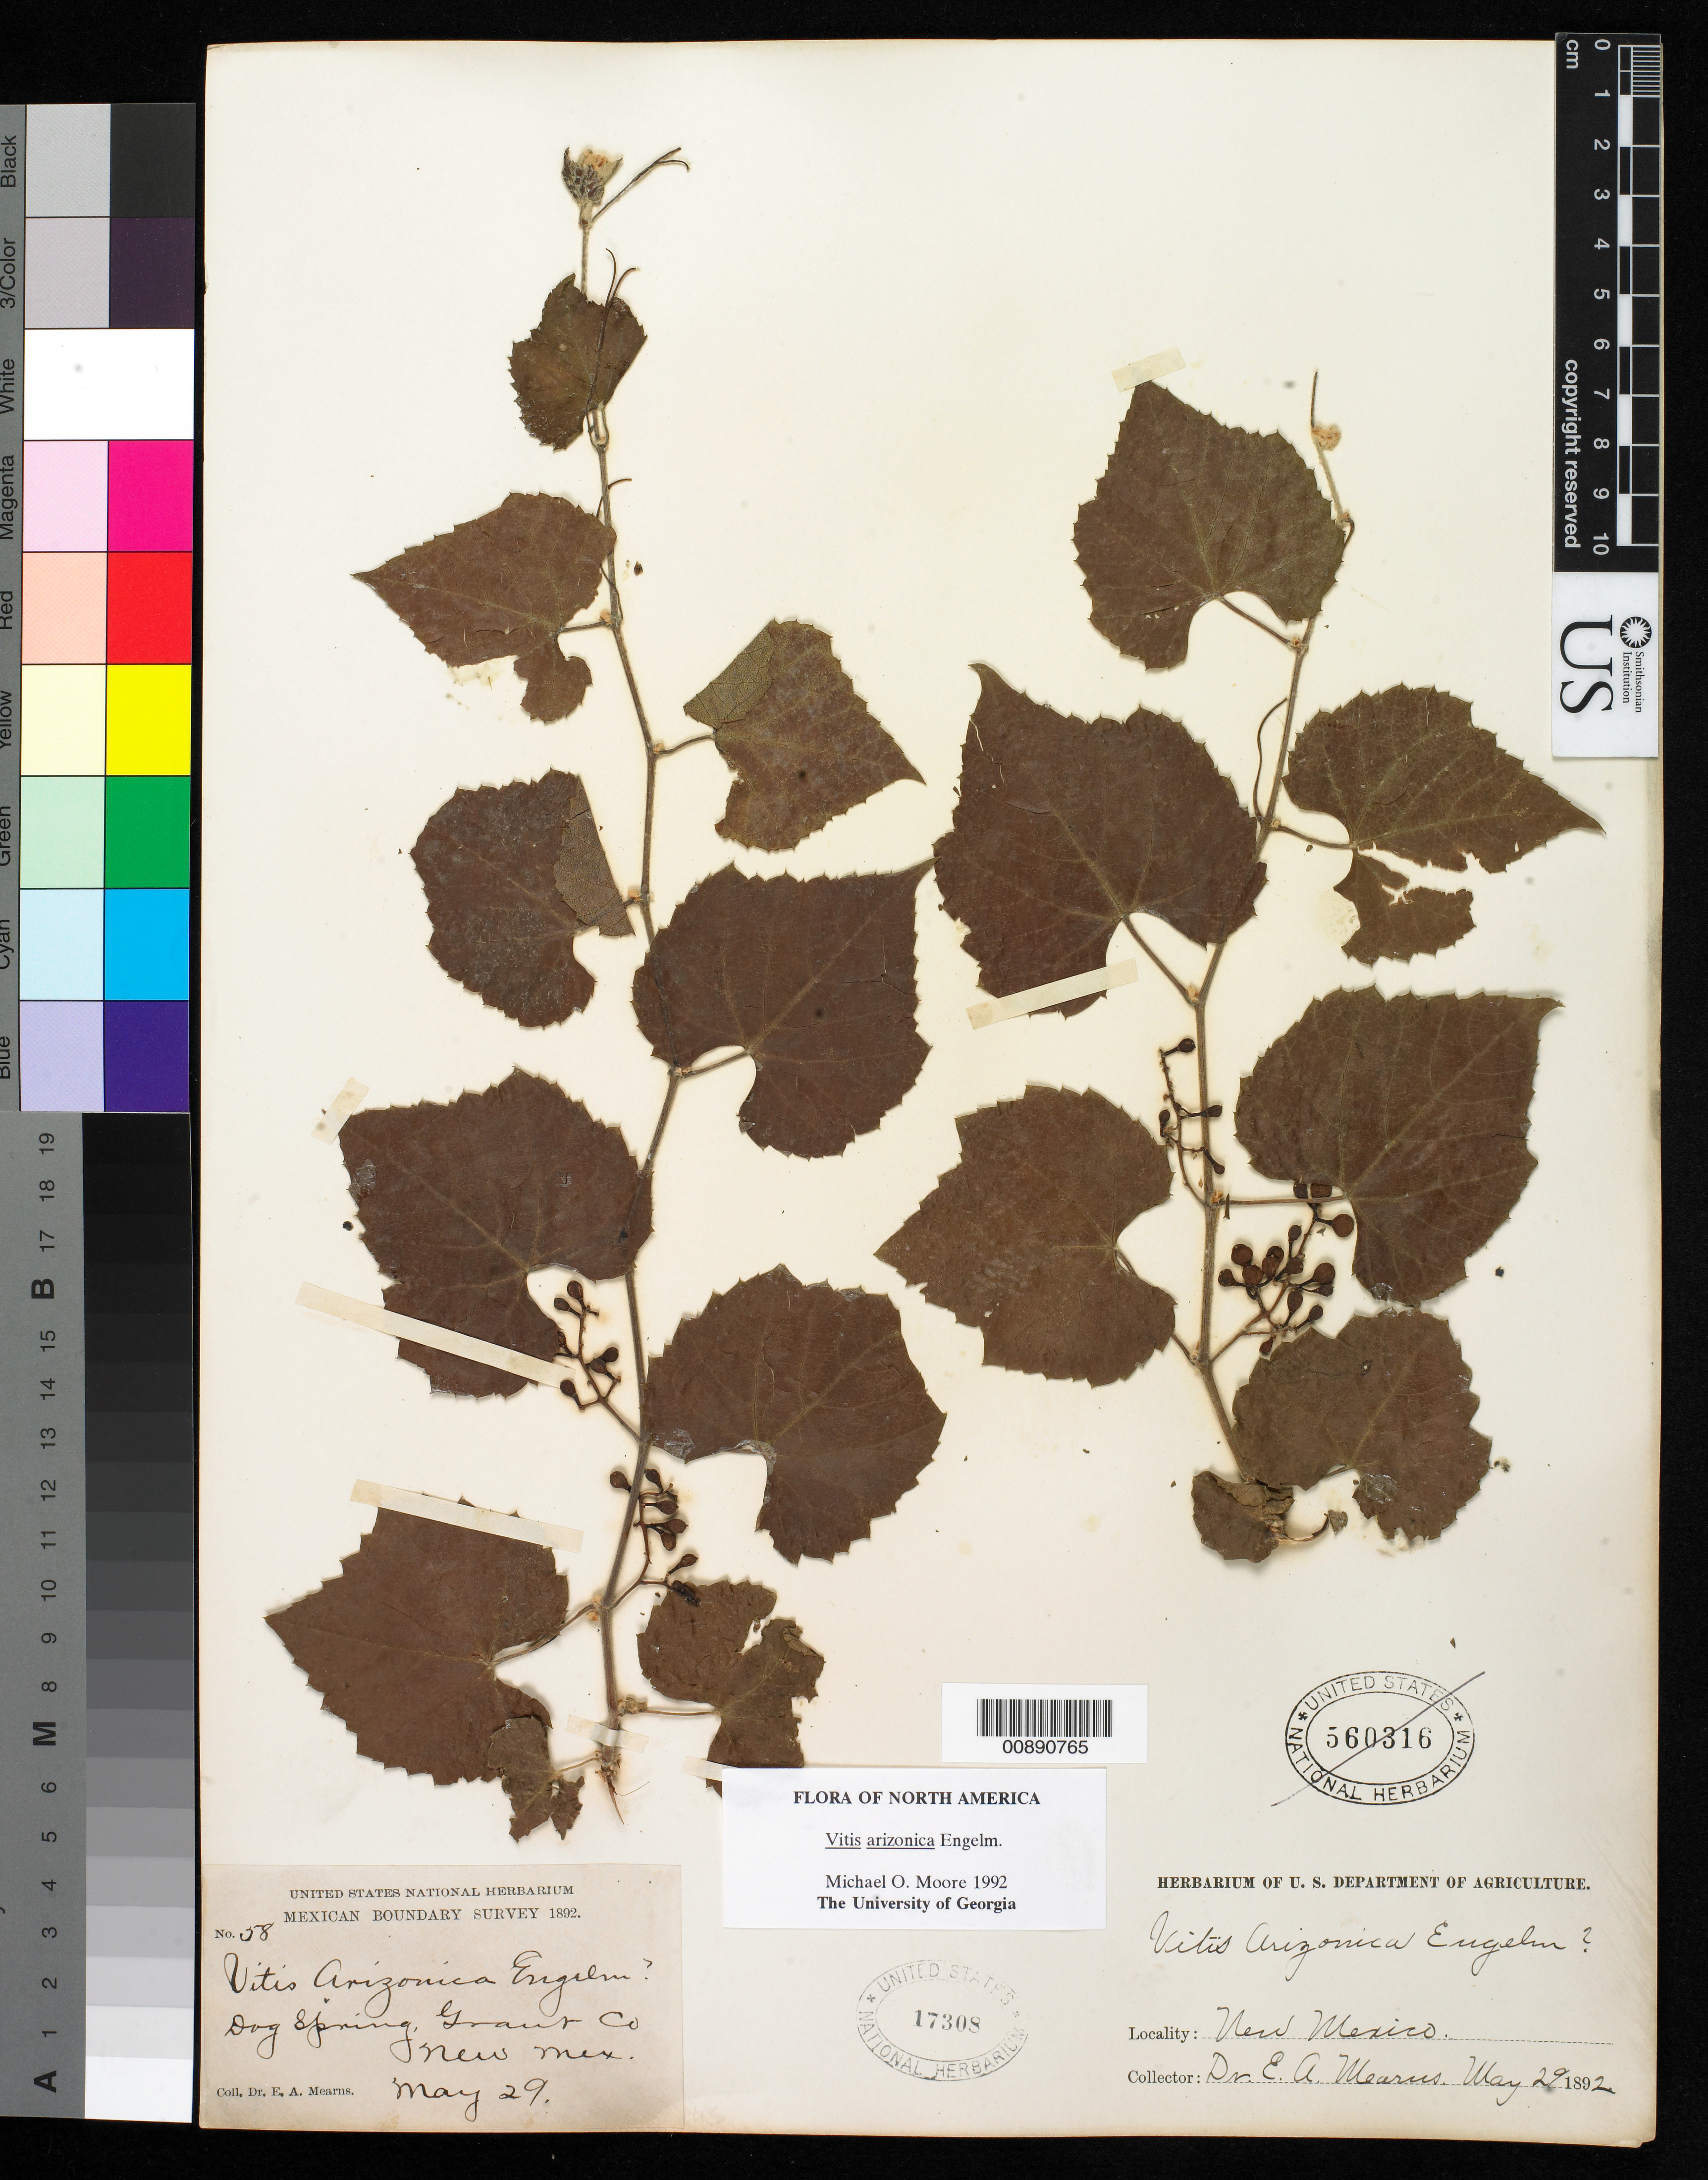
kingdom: Plantae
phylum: Tracheophyta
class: Magnoliopsida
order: Vitales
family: Vitaceae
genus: Vitis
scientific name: Vitis arizonica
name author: Engelm.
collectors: E. A. Mearns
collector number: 58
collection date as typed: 29 May 1892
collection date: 1892-05-29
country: United States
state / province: New Mexico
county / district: Grant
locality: Dog Spring, Grant County, New Mexico.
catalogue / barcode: US 17308